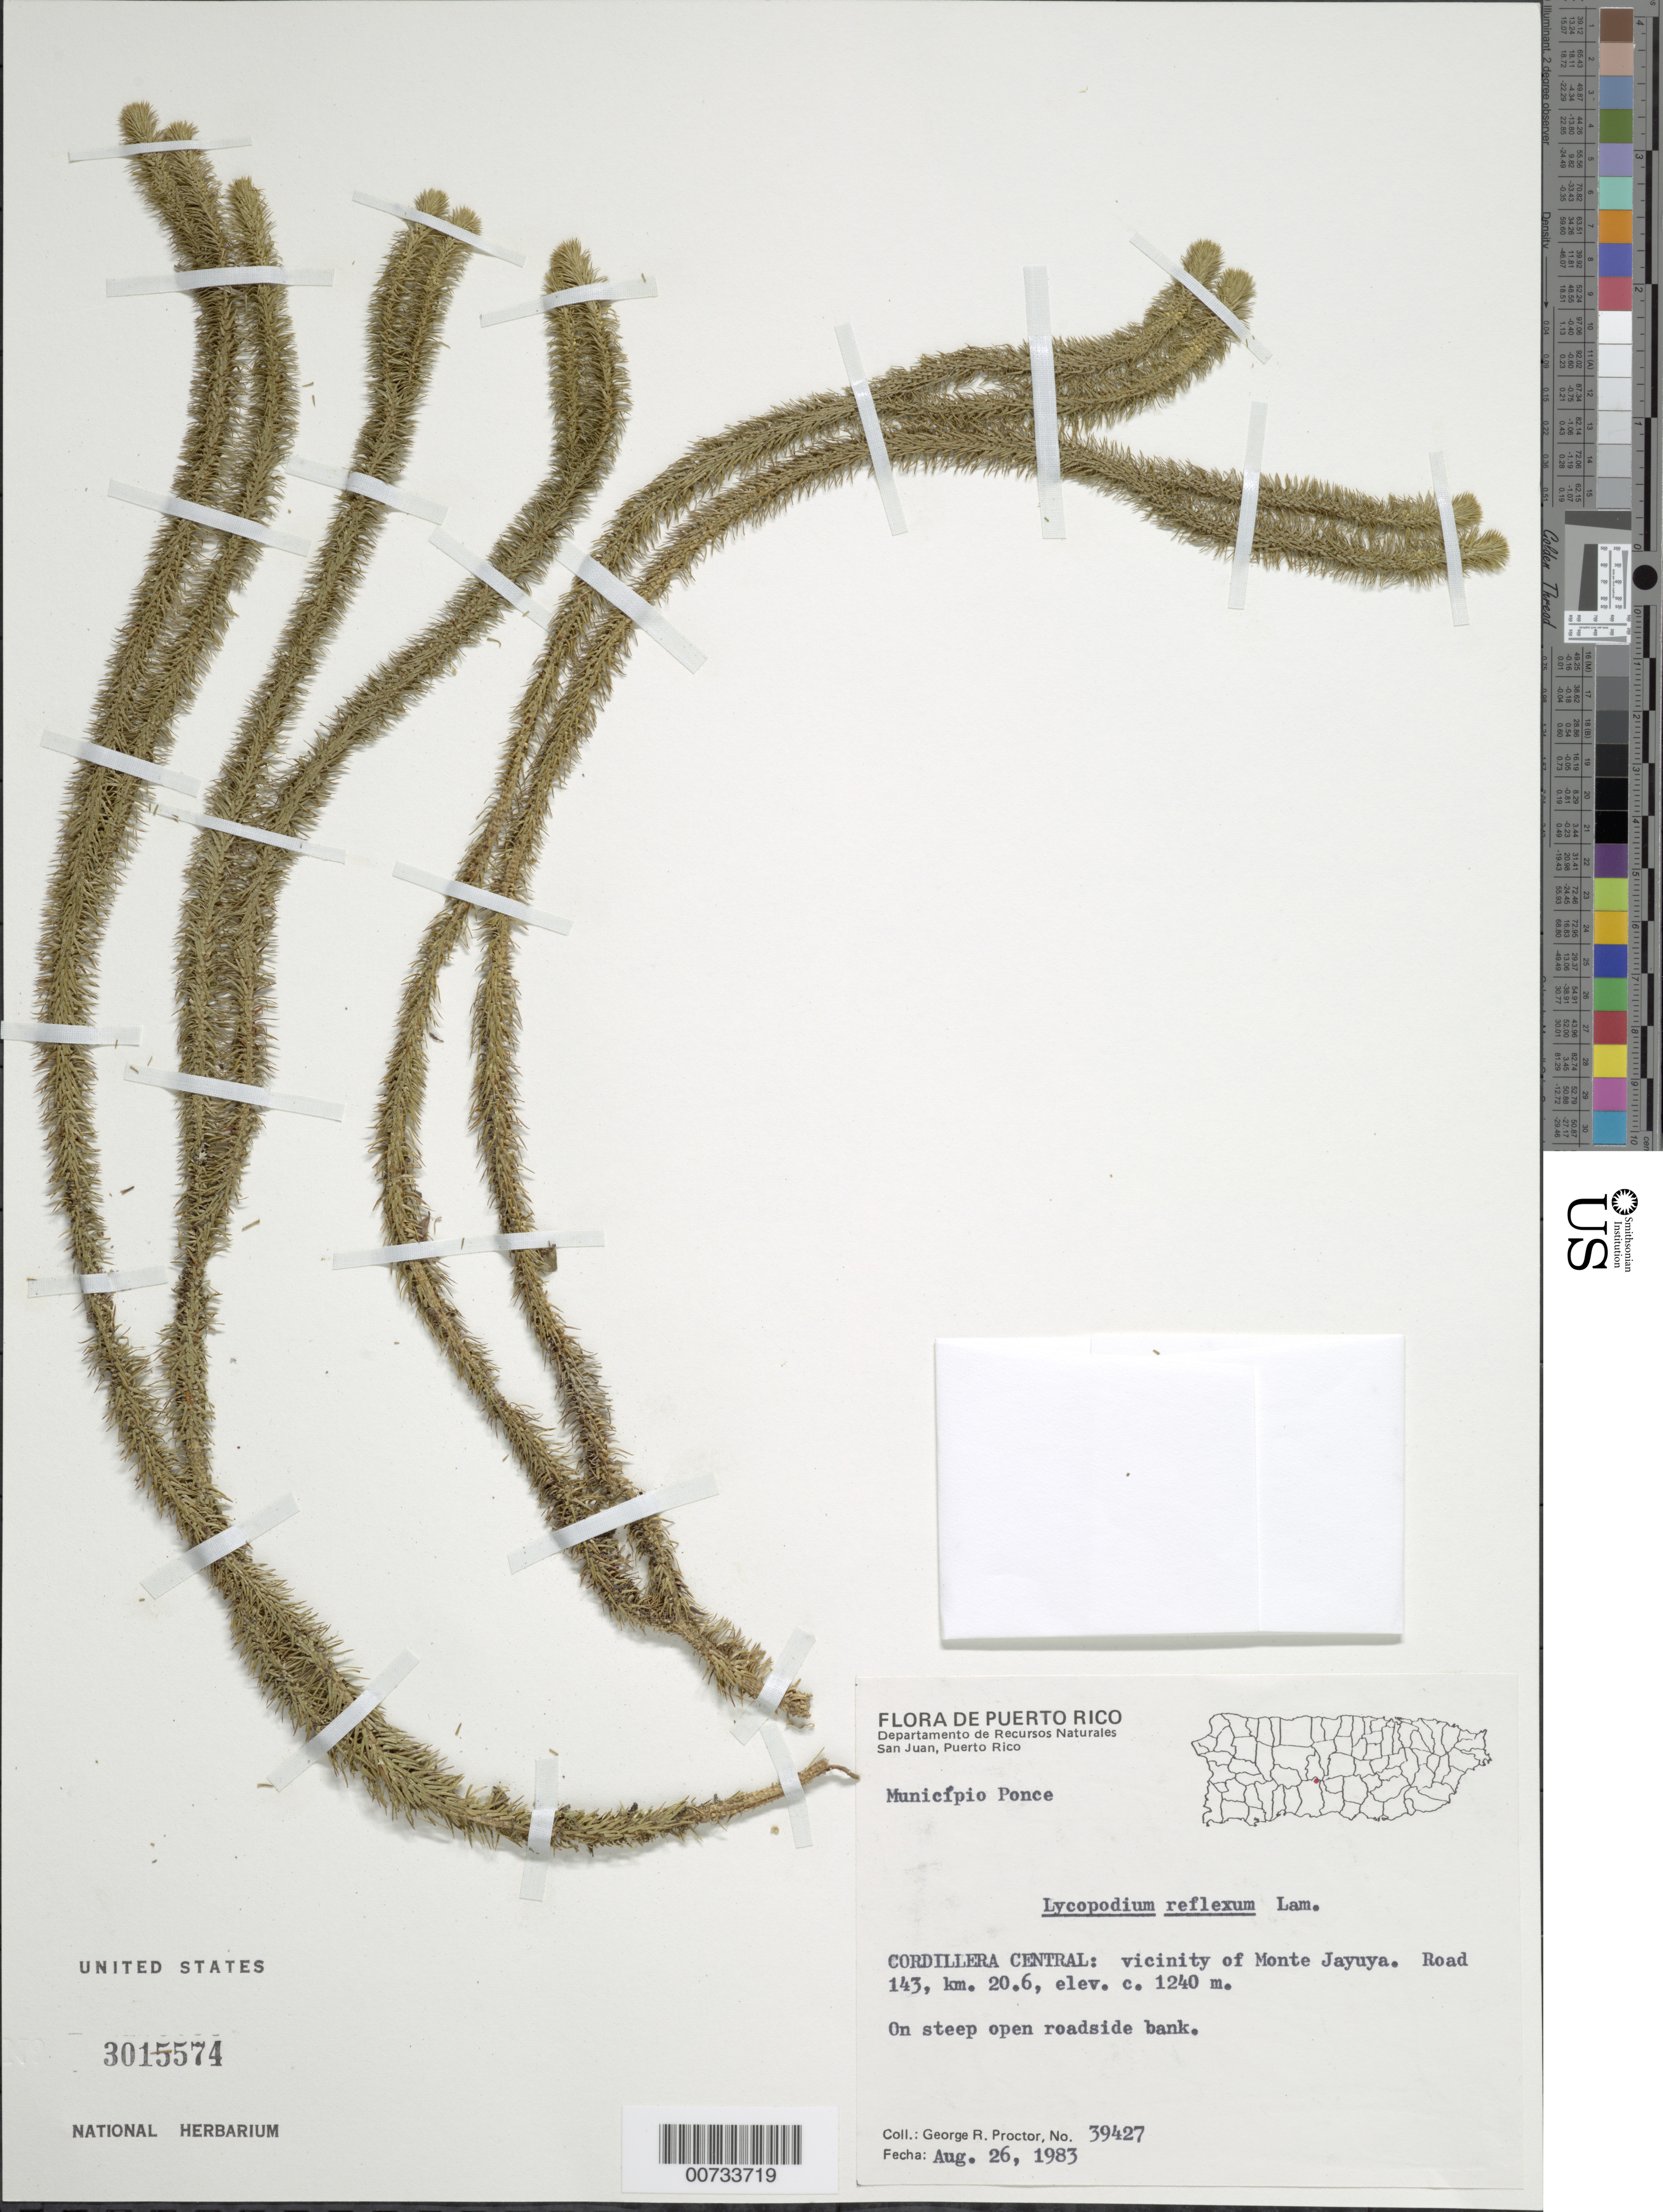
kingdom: Plantae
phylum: Tracheophyta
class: Lycopodiopsida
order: Lycopodiales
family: Lycopodiaceae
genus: Phlegmariurus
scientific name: Phlegmariurus reflexus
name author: (Lam.) B. Øllg.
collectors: G. R. Proctor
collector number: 39427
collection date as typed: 26 Aug 1983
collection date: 1983-08-26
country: Puerto Rico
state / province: Ponce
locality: Cordillera Central: vic of Monte Jayuya, Road 143, km 29.6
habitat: On steep open roadside bank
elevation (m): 1240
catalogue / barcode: US 3015574